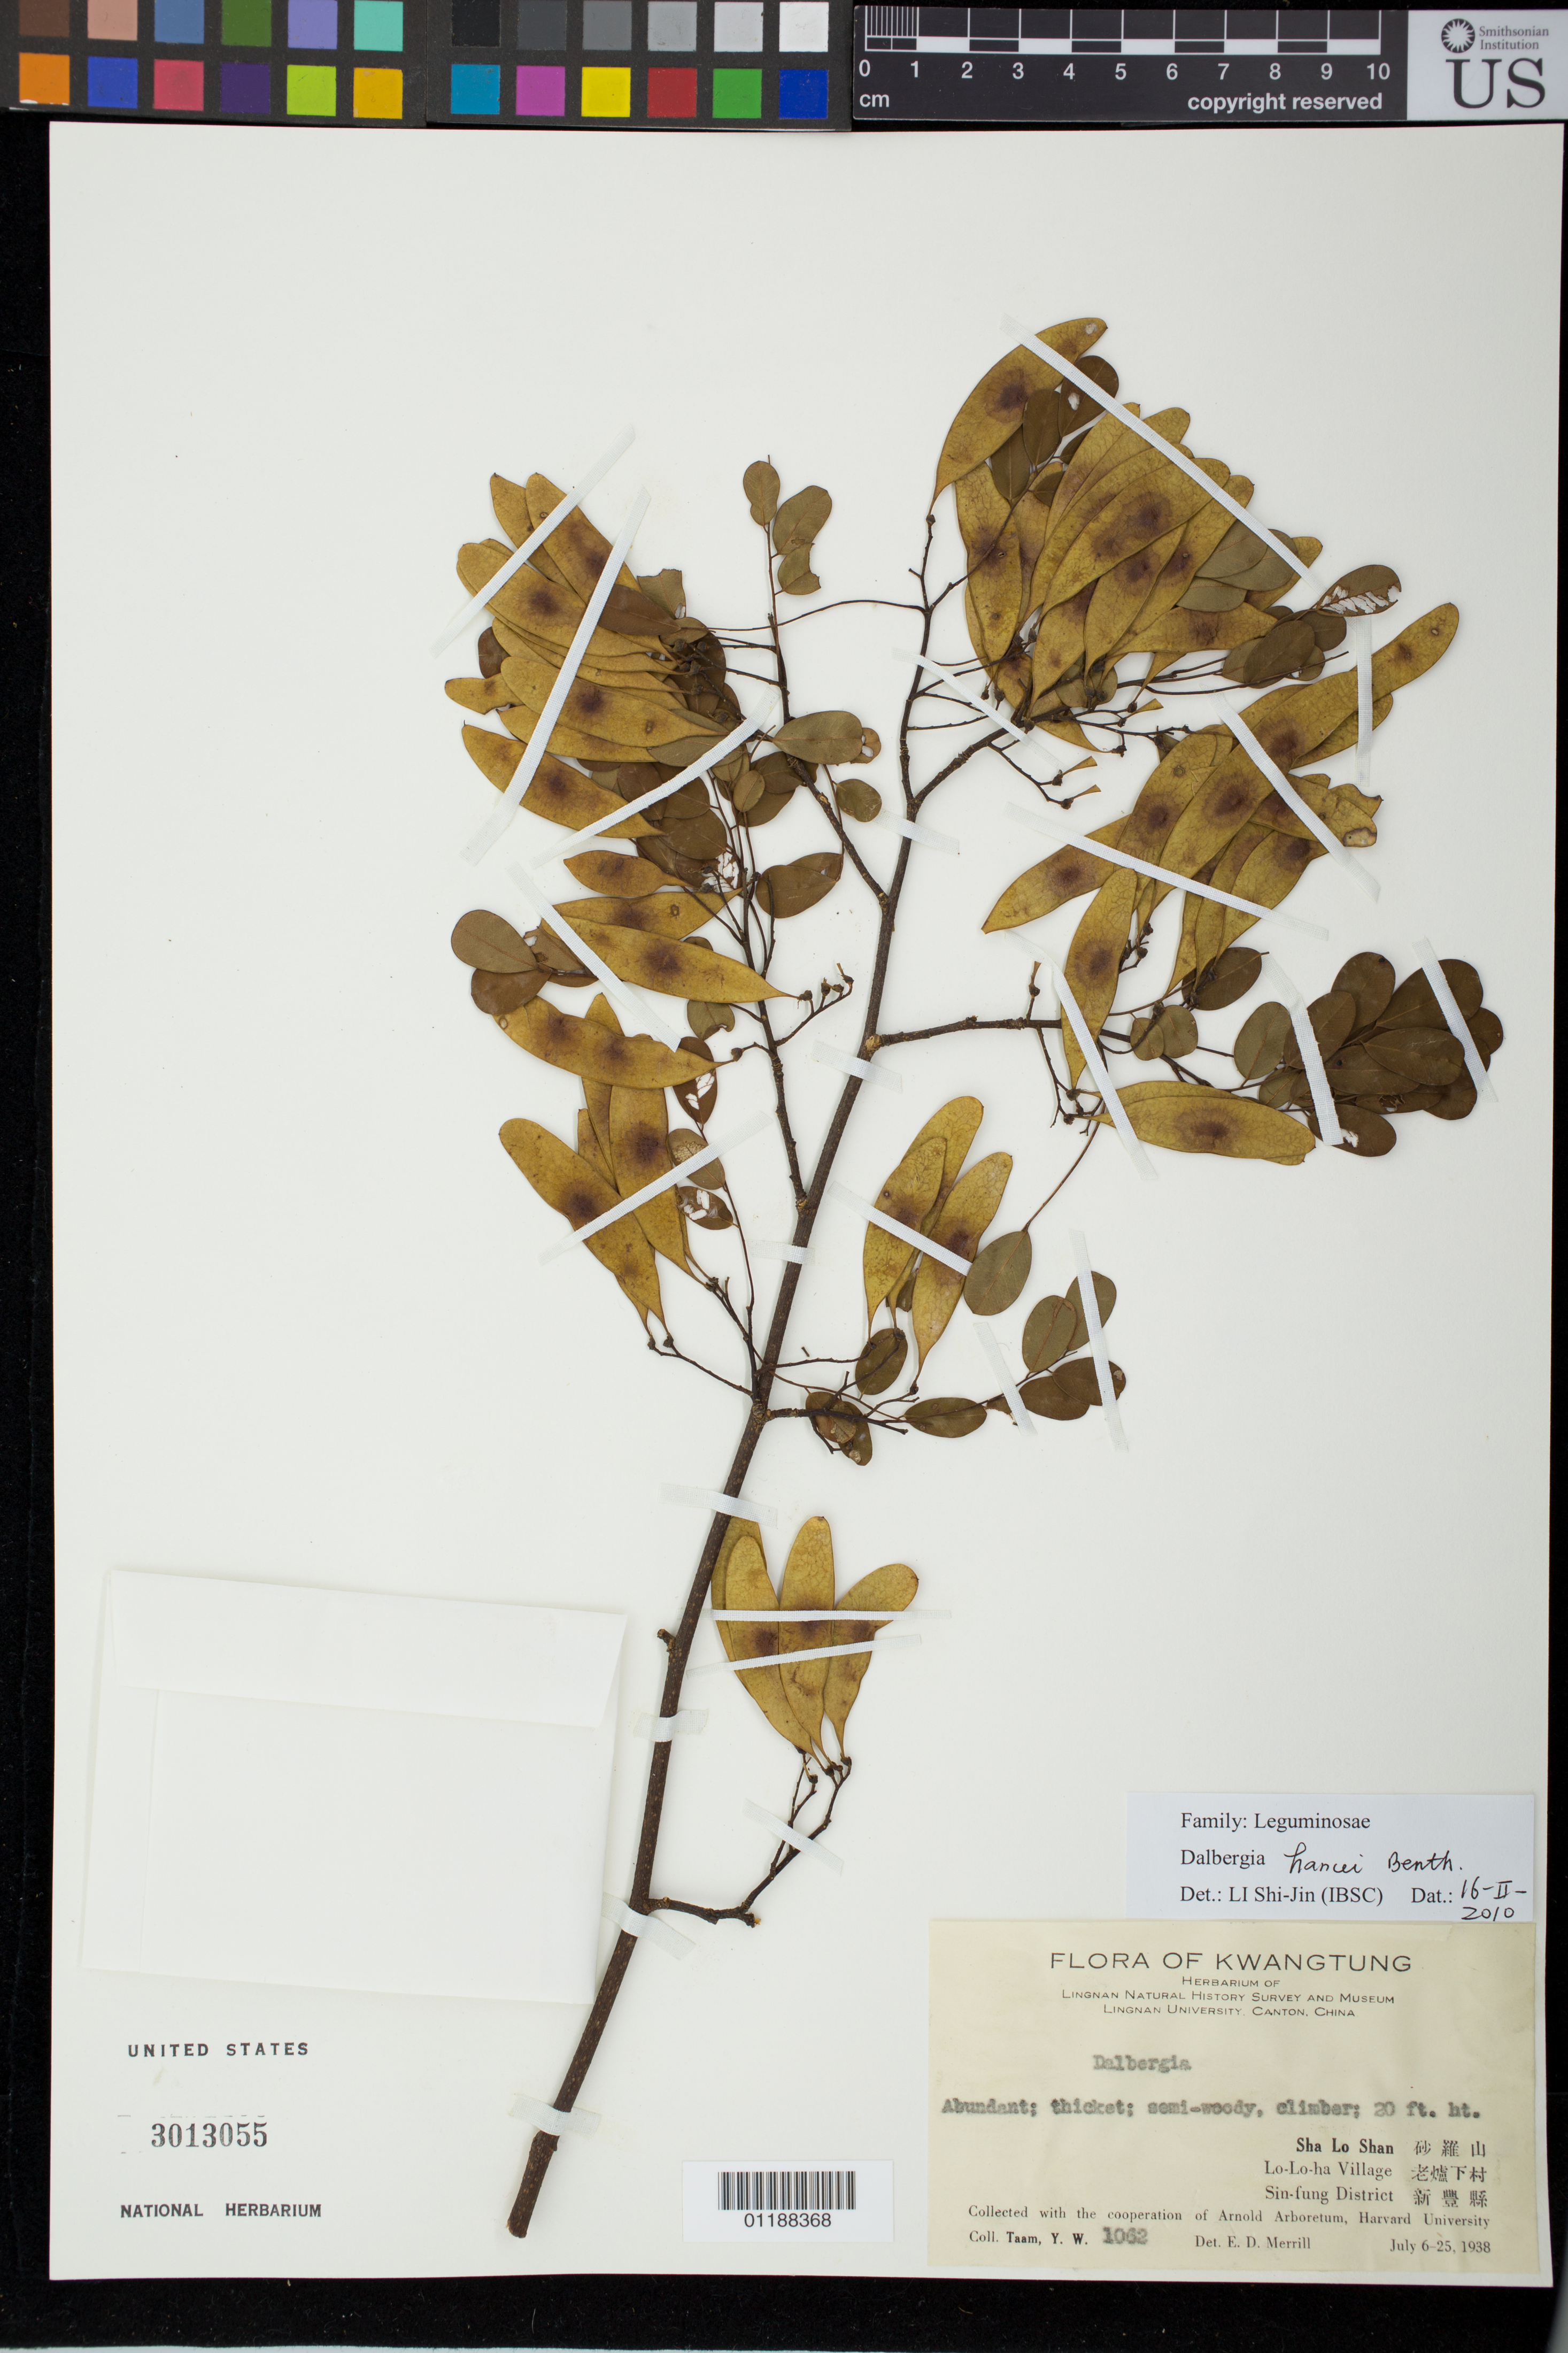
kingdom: Plantae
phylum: Tracheophyta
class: Magnoliopsida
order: Fabales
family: Fabaceae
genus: Dalbergia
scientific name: Dalbergia hancei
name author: Benth.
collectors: Y. W. Taam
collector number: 1062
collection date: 1938-07-06/1938-07-25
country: China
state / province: Guangdong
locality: Sha Lo Shan, Lo-Lo-ha Village. Sin-fung district.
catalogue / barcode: US 3013055